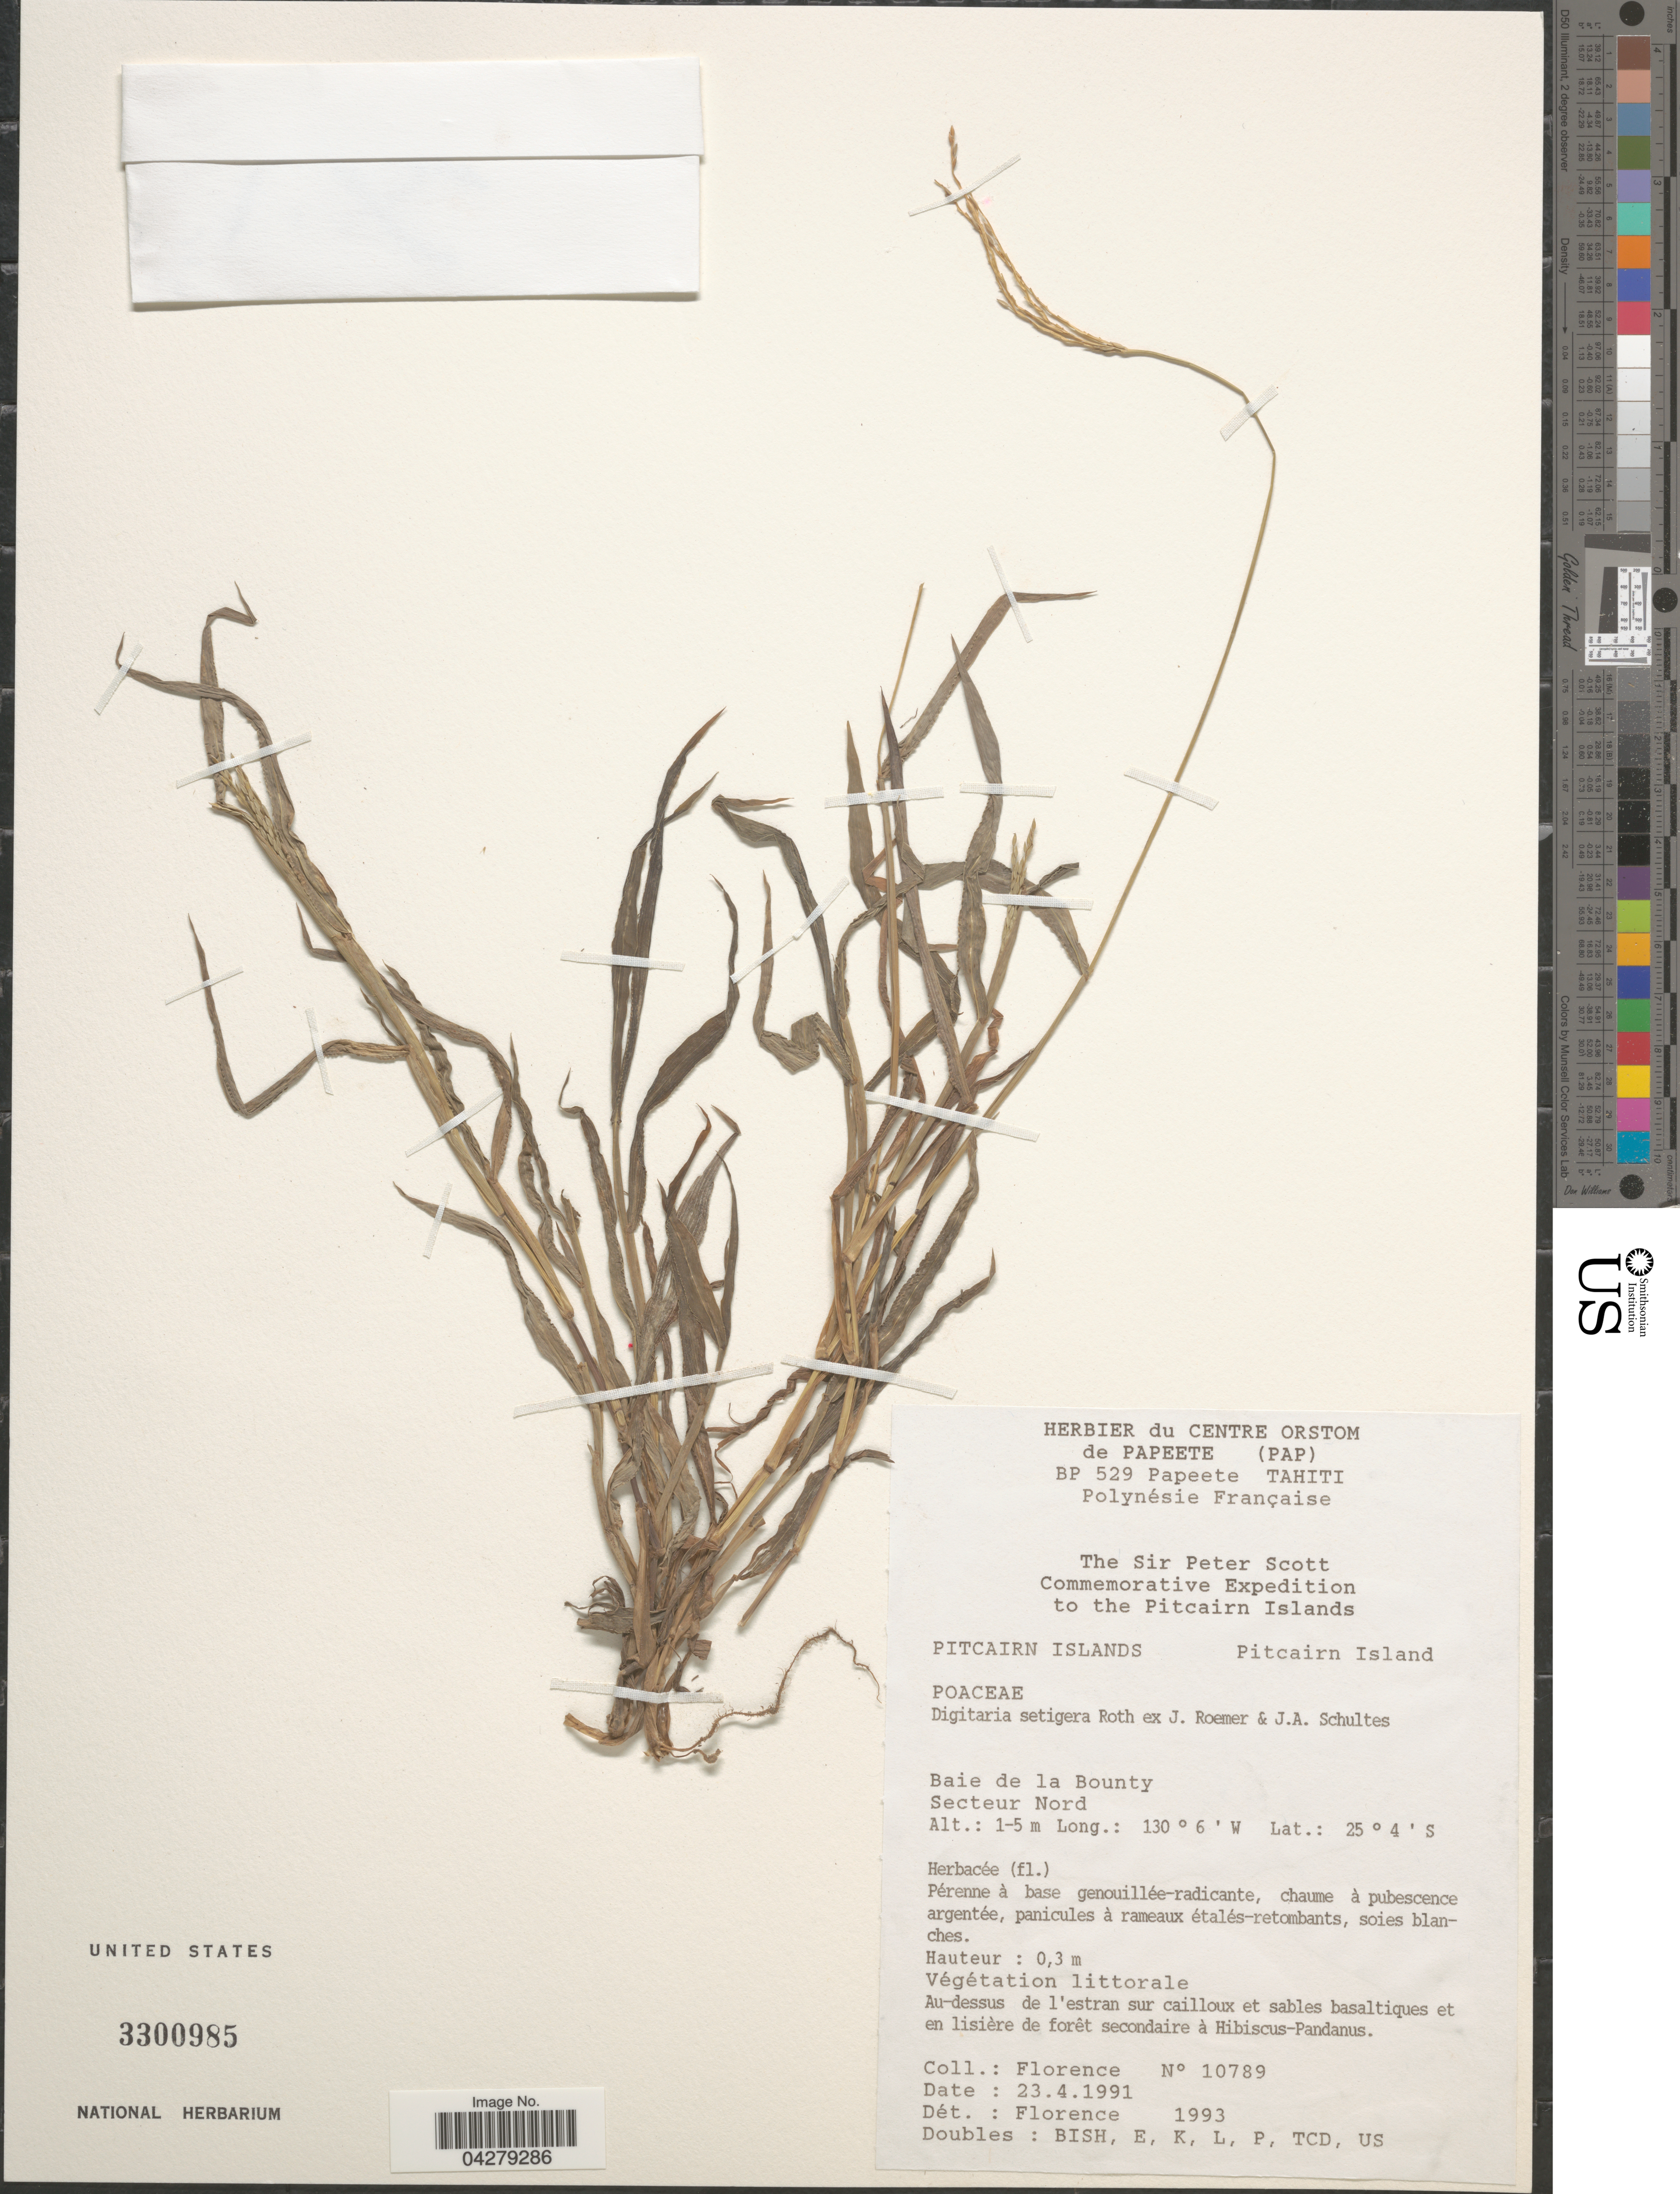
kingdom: Plantae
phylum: Tracheophyta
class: Liliopsida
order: Poales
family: Poaceae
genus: Digitaria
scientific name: Digitaria setigera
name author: Roth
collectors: -. Florence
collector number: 10789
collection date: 1991-04-23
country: Pitcairn Islands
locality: The Sir Peter Scott Commemorative Expedition to the Pitcairn Islands. Pitcairn Islands. Pitcairn Island. Baie de la Bounty. Secteur Nord.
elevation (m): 1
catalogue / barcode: US 3300985